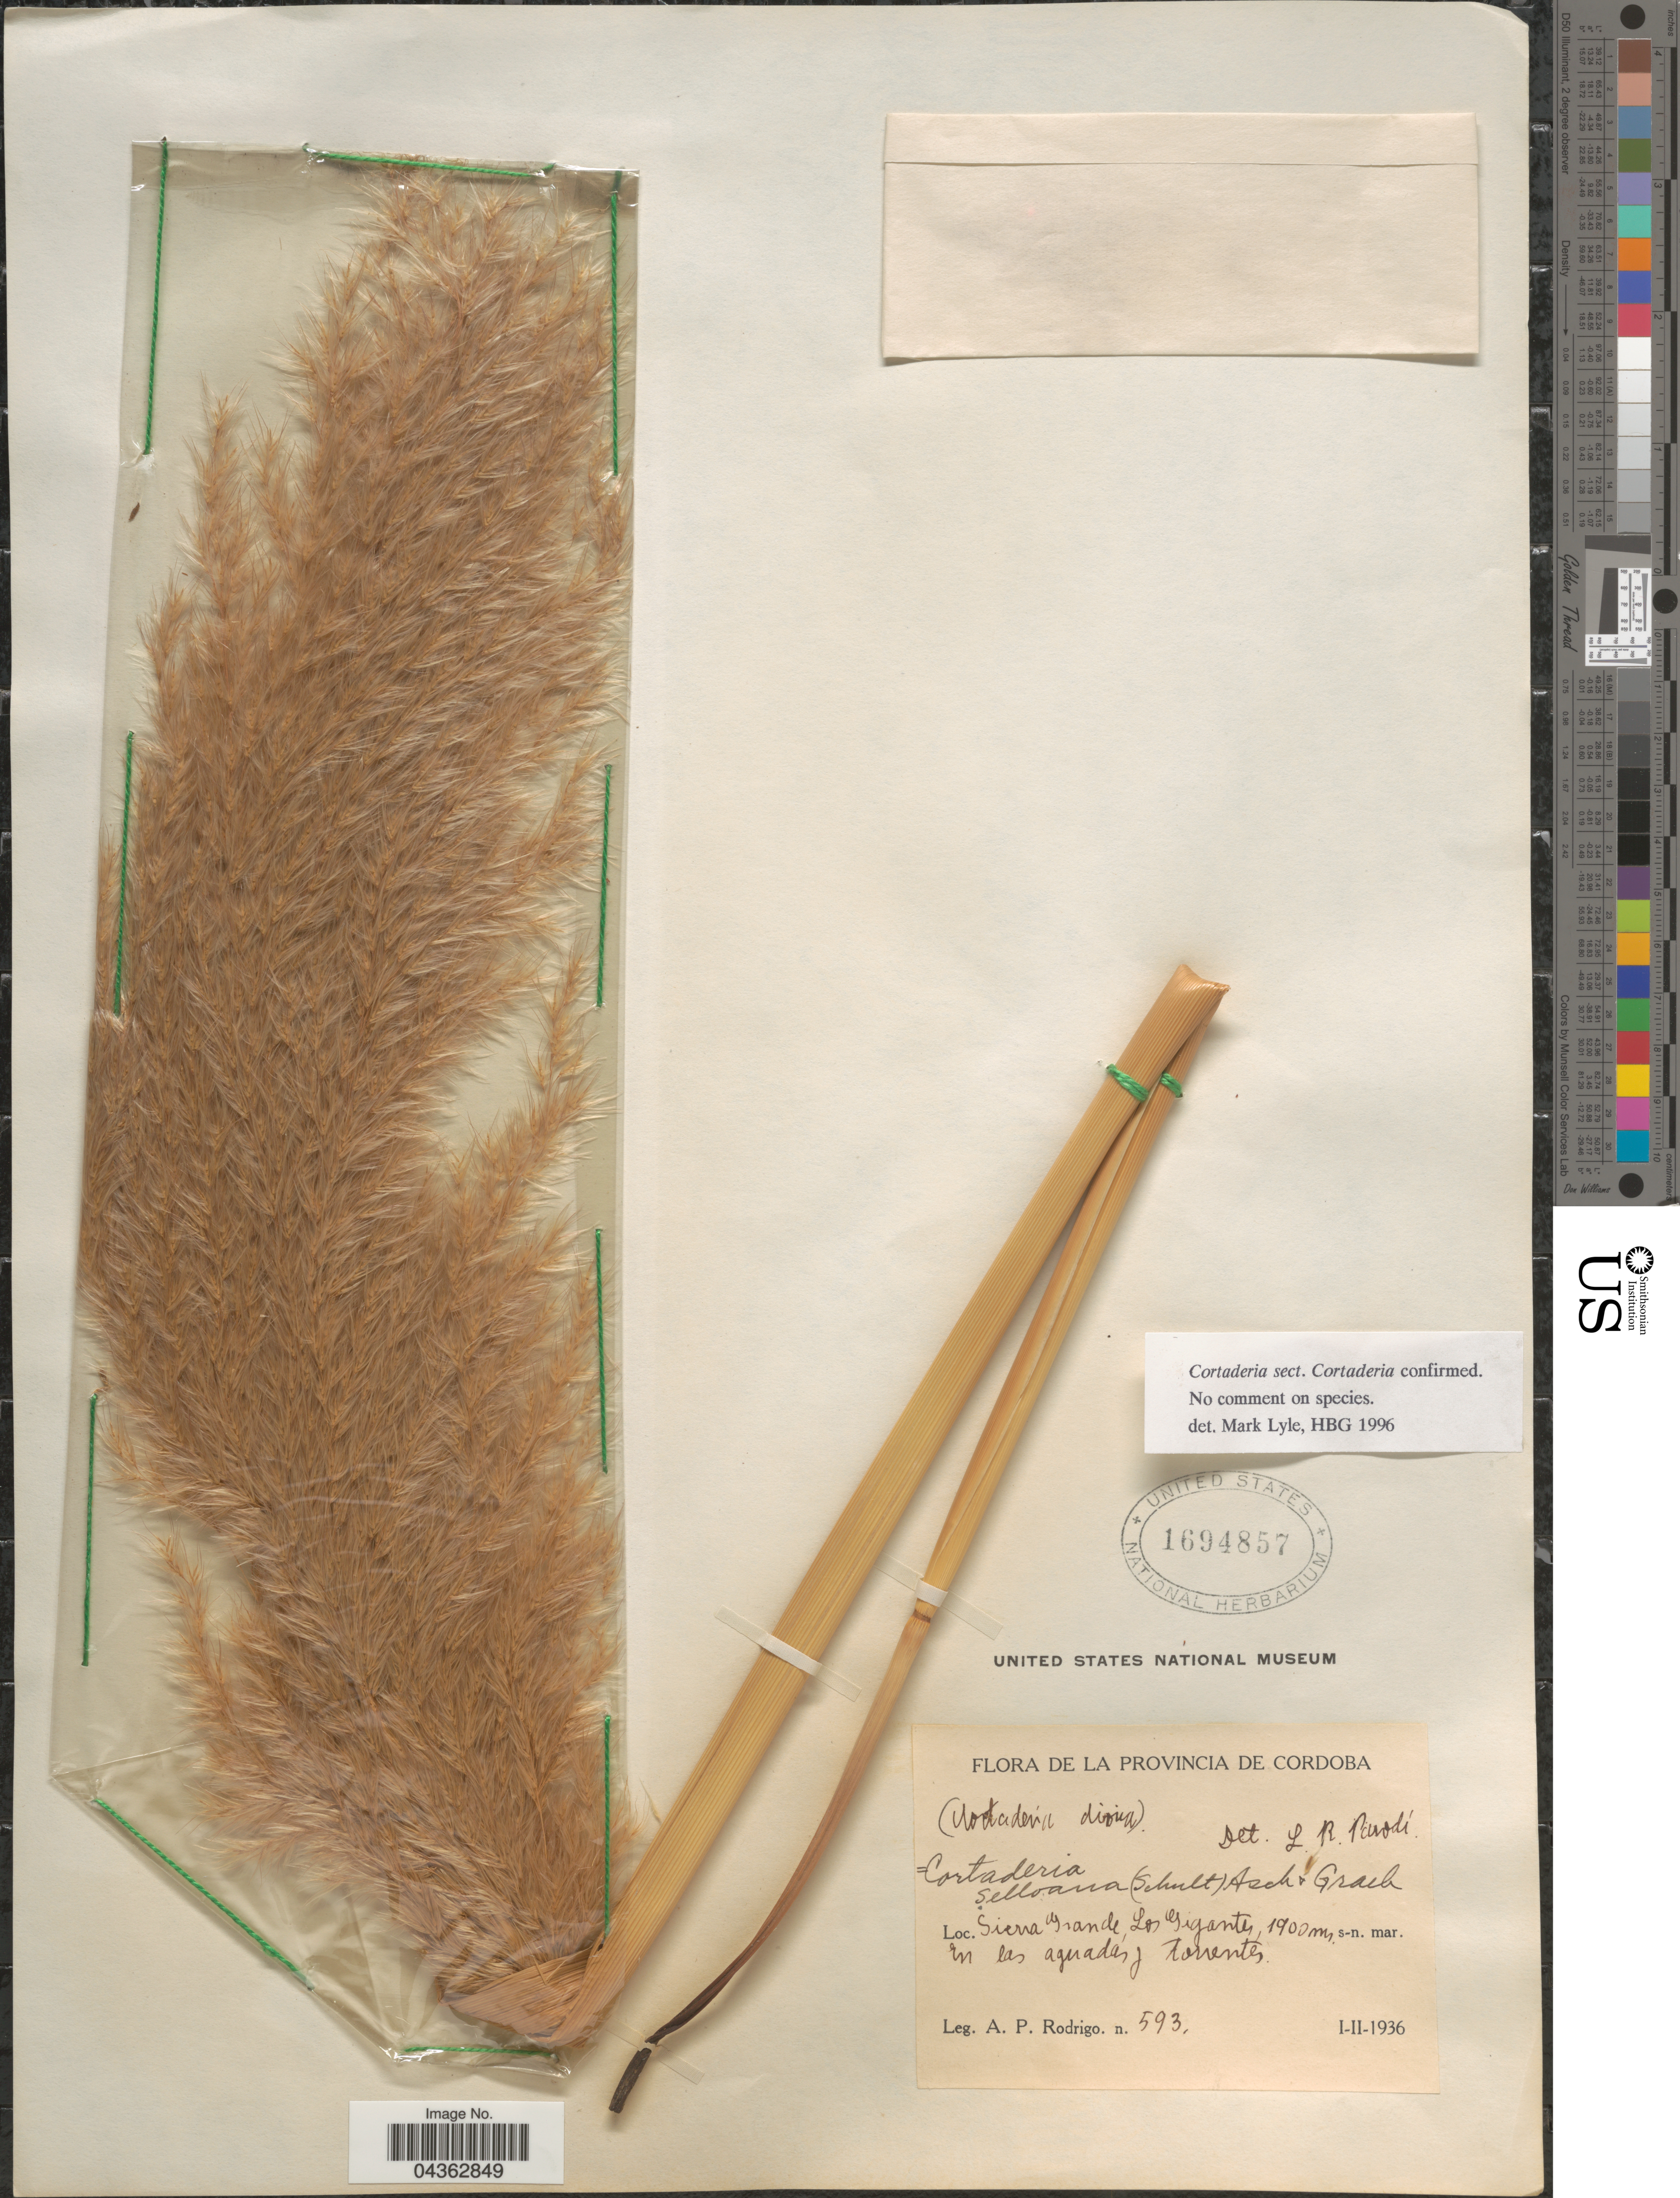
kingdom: Plantae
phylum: Tracheophyta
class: Liliopsida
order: Poales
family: Poaceae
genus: Cortaderia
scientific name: Cortaderia selloana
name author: (Schult. & Schult. f.) Asch. & Graebn.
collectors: A. Rodrigo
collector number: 593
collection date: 1936-01/1936-02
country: Argentina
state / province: Cordoba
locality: Sierra Grande, Los Gigantes.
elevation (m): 1900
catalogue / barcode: US 1694857